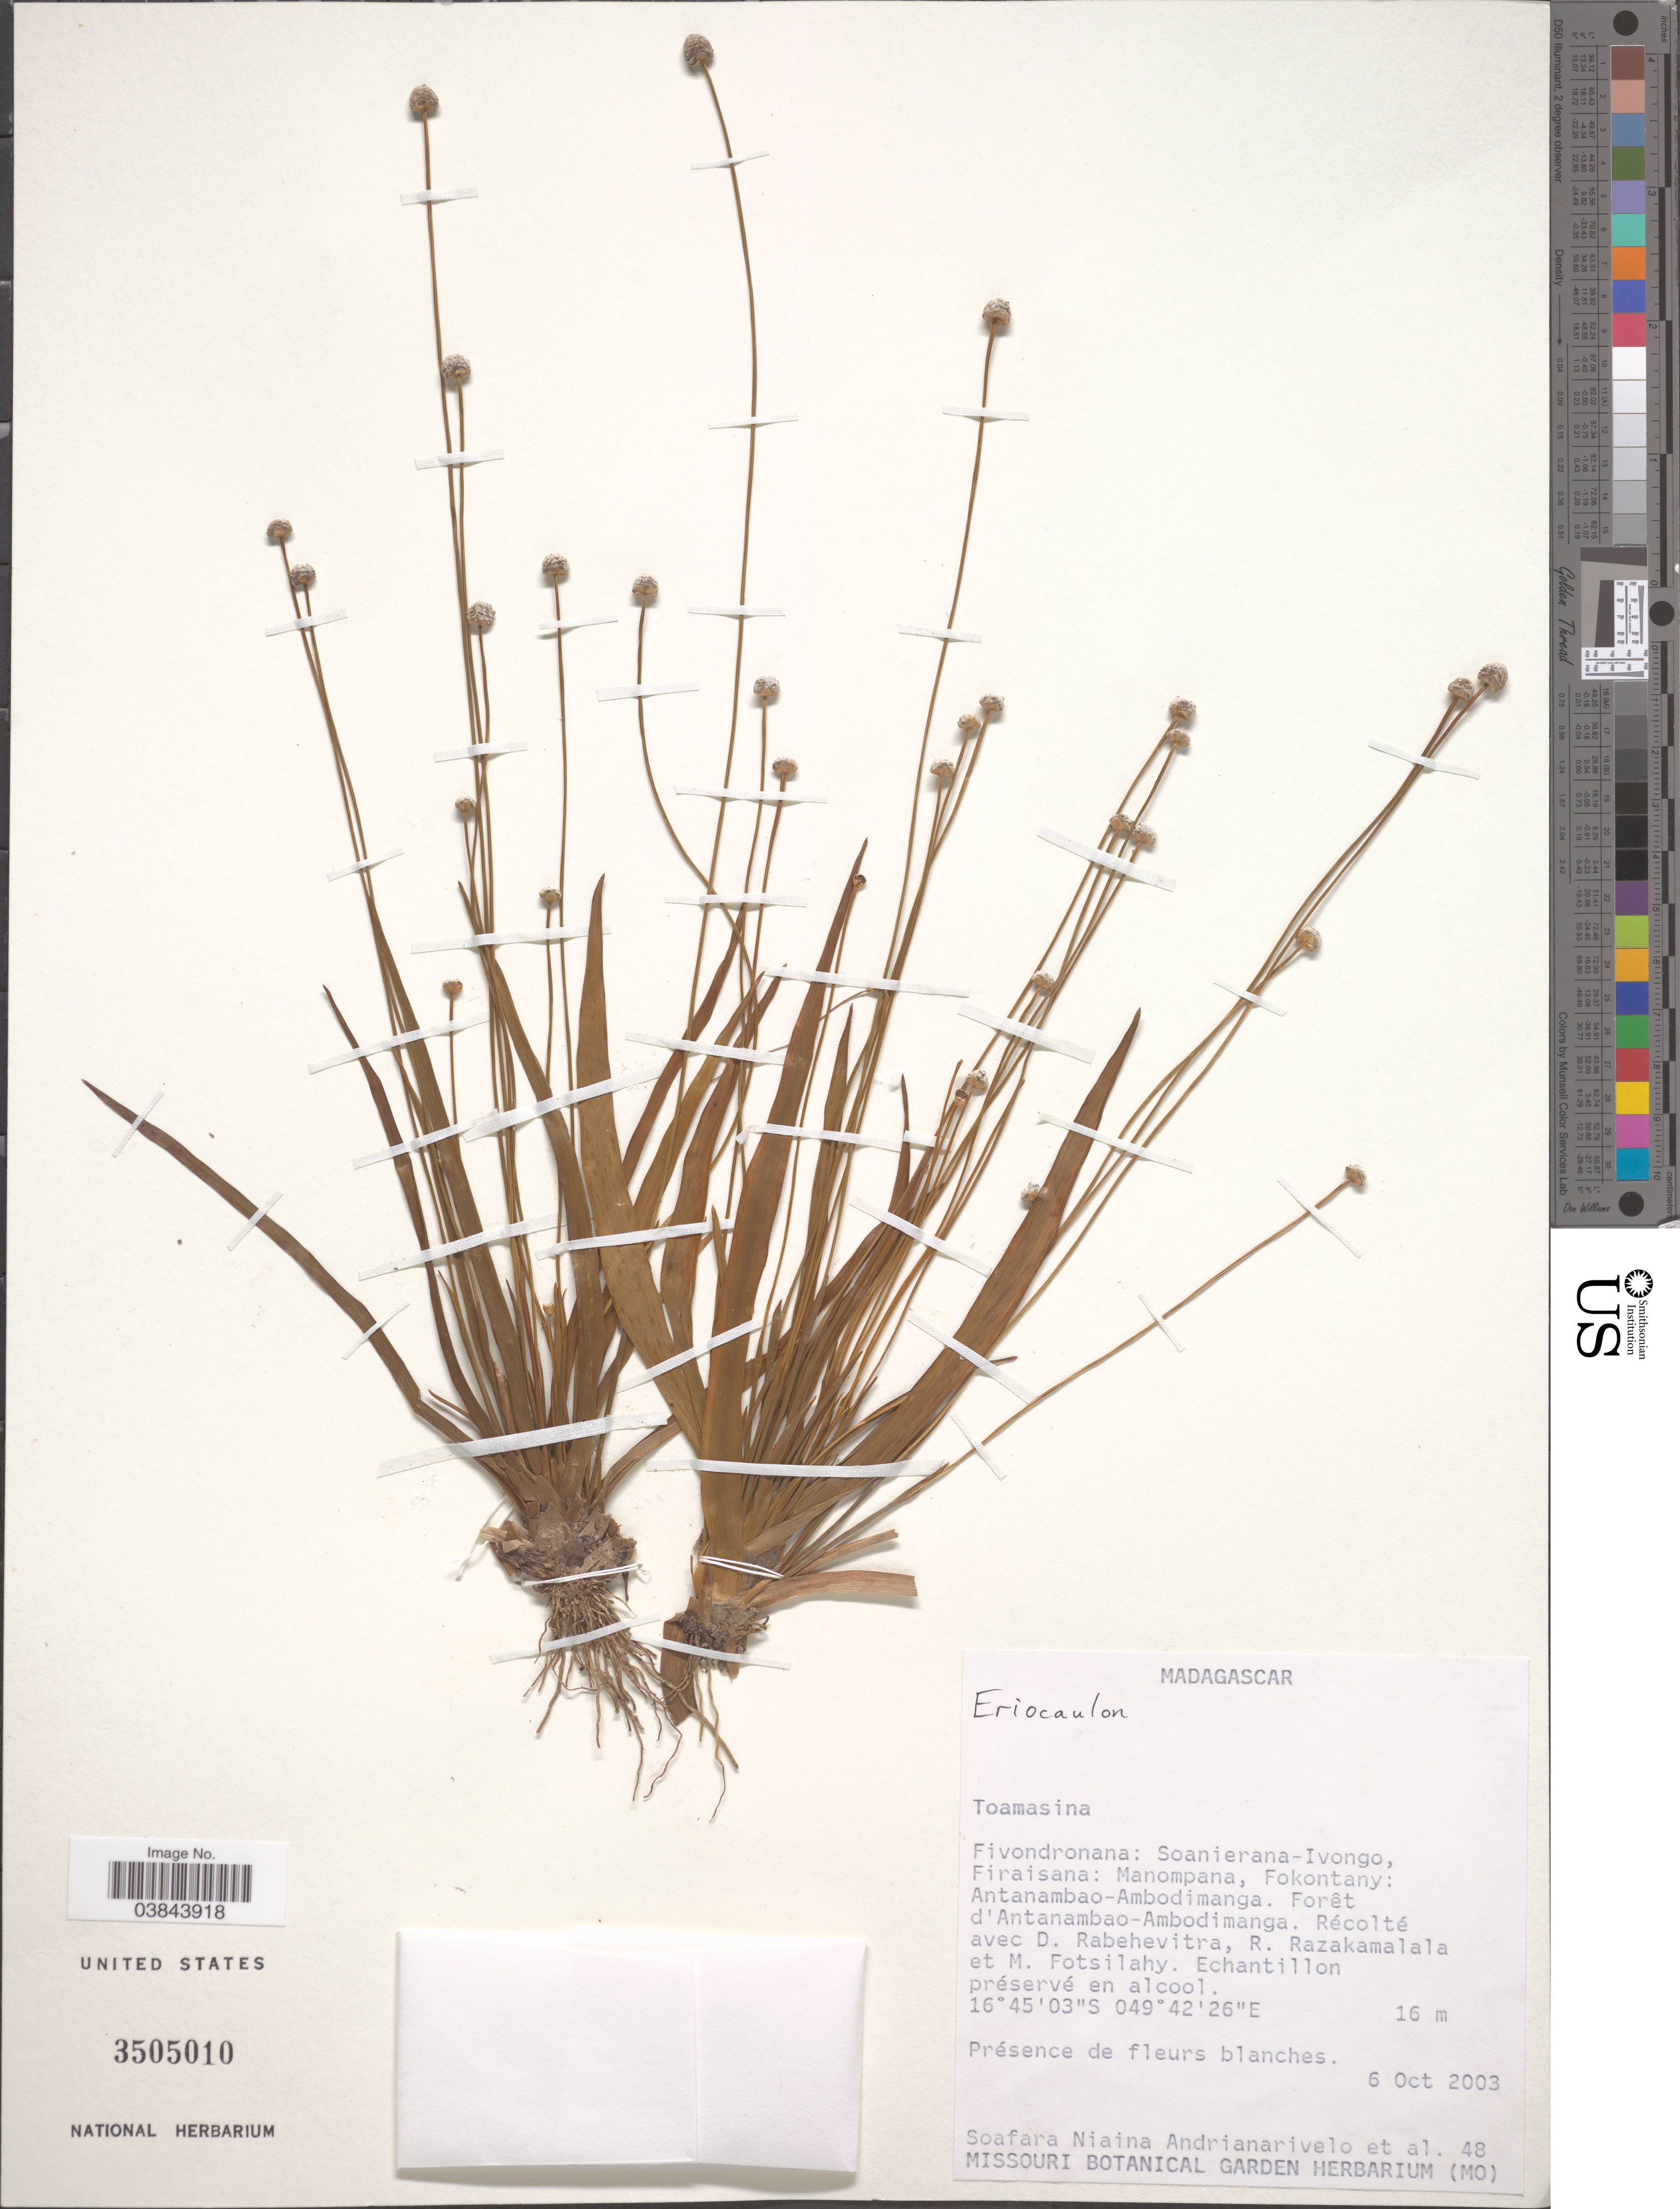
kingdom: Plantae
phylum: Tracheophyta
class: Liliopsida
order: Poales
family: Eriocaulaceae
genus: Eriocaulon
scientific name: Eriocaulon sp.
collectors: S. Andrianarivelo, D. Rabehevitra, R. Razakamalala & M. Fotsilahy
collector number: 48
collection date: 2003-10-06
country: Madagascar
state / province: Analanjirofo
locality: Fivondronana: Soanierana-Ivongo, Firaisana: Manompana, Fokontany: Antanambao-Ambodimanga.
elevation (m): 16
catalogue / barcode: US 3505010